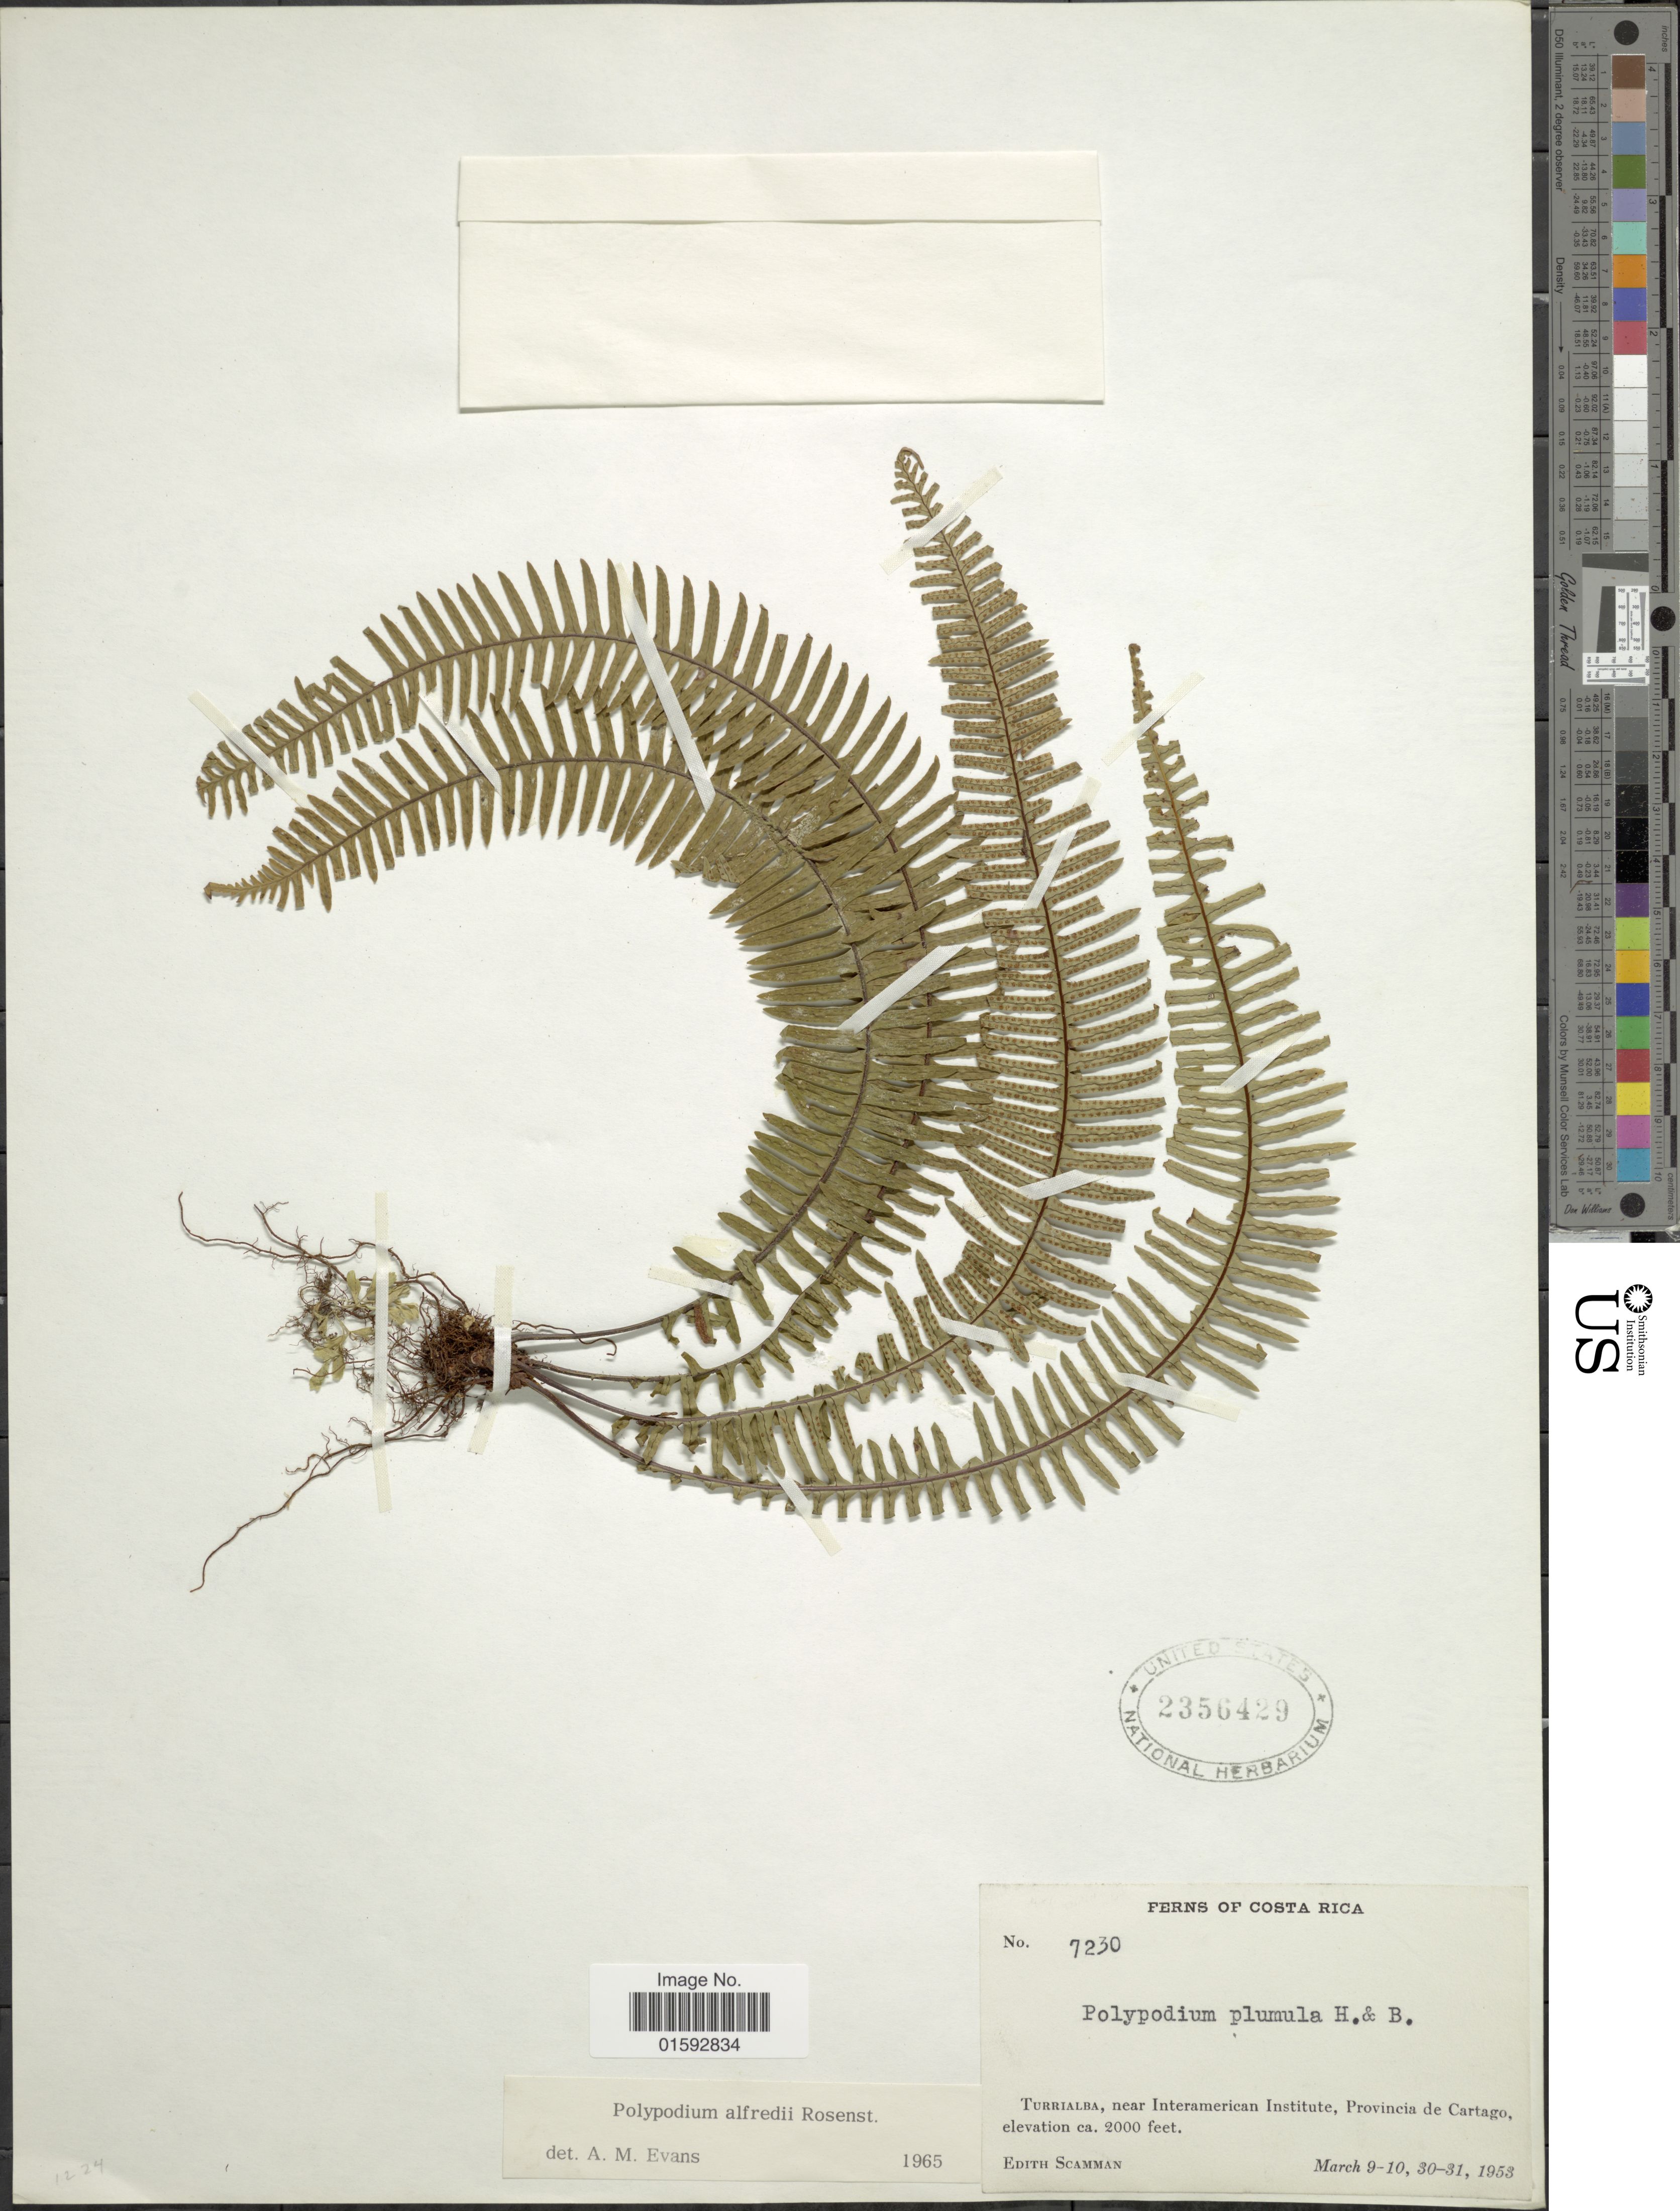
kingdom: Plantae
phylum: Tracheophyta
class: Polypodiopsida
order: Polypodiales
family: Polypodiaceae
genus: Pecluma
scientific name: Pecluma alfredii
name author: (Rosenst.) M.G. Price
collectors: E. Scamman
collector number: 7230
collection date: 1953-03-09/1953-03-31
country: Costa Rica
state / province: Cartago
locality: Turrialba, near Interamerican Institute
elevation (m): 610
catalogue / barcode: US 2356429